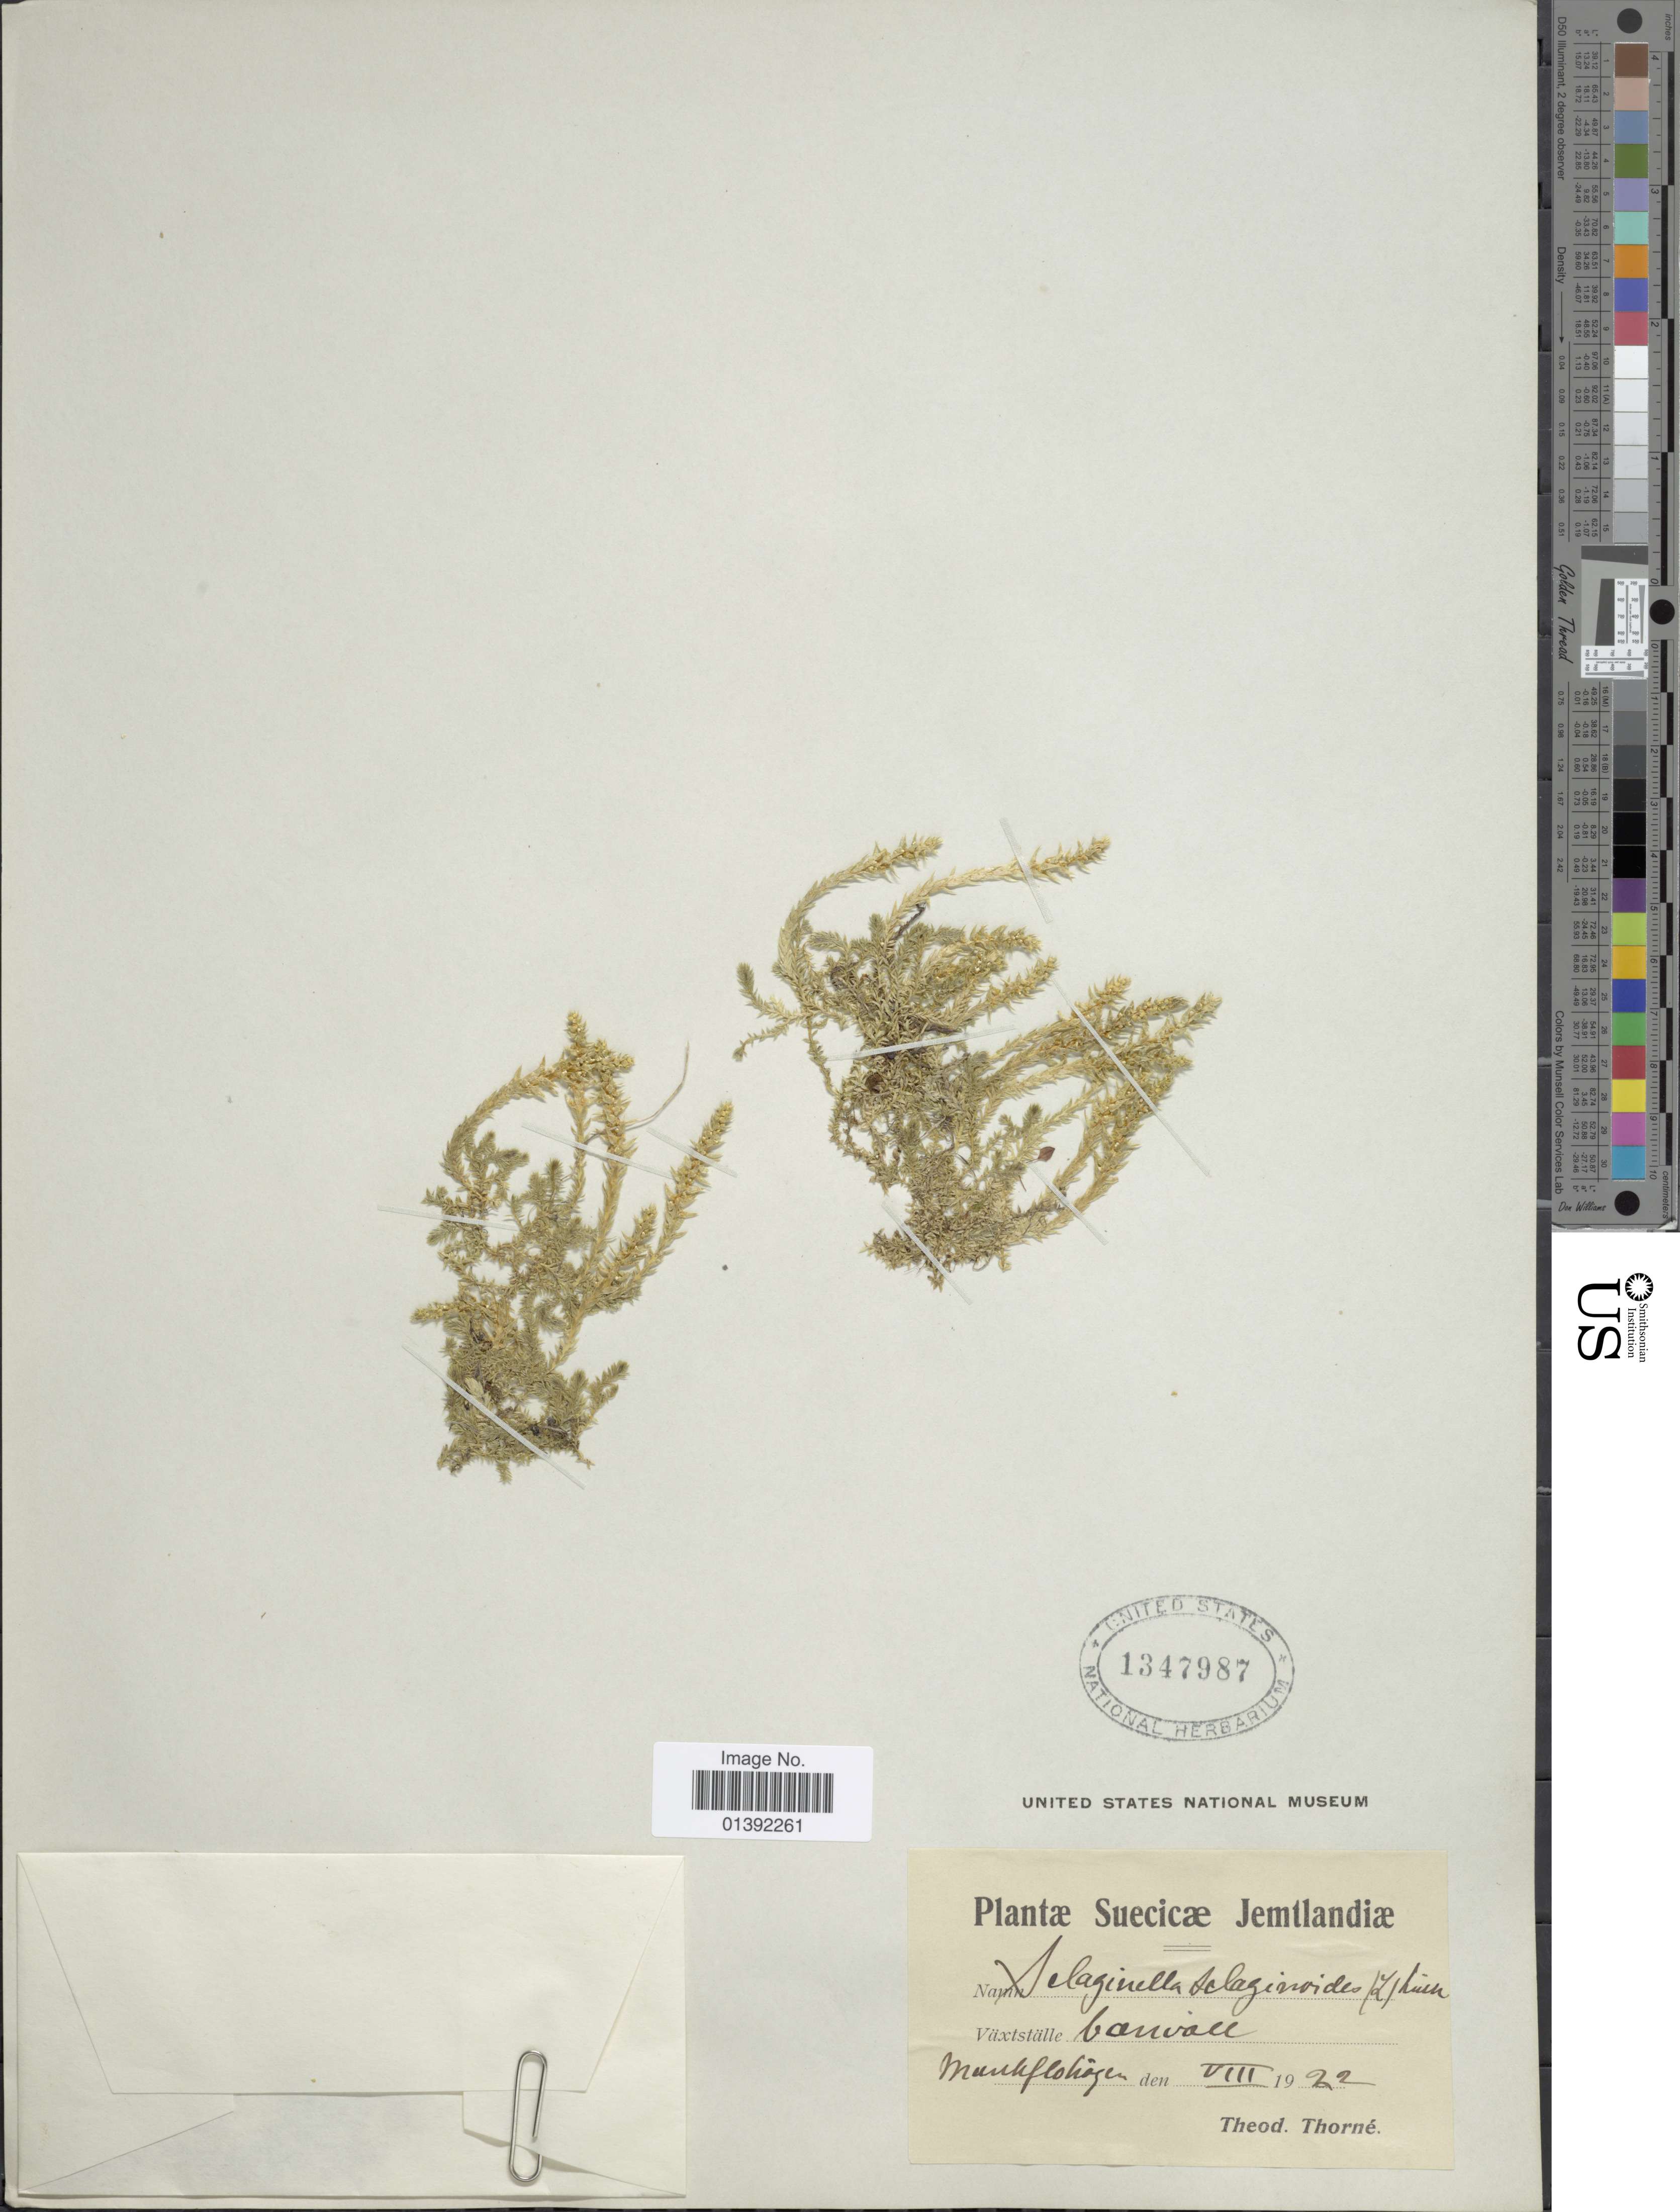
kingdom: Plantae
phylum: Tracheophyta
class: Lycopodiopsida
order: Selaginellales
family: Selaginellaceae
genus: Selaginella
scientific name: Selaginella selaginoides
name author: (L.) Link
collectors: T. Thorné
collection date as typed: VIII 1922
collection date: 1922-08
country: Sweden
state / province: Jämtland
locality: Munkflohögen, banvall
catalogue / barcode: US 1347987